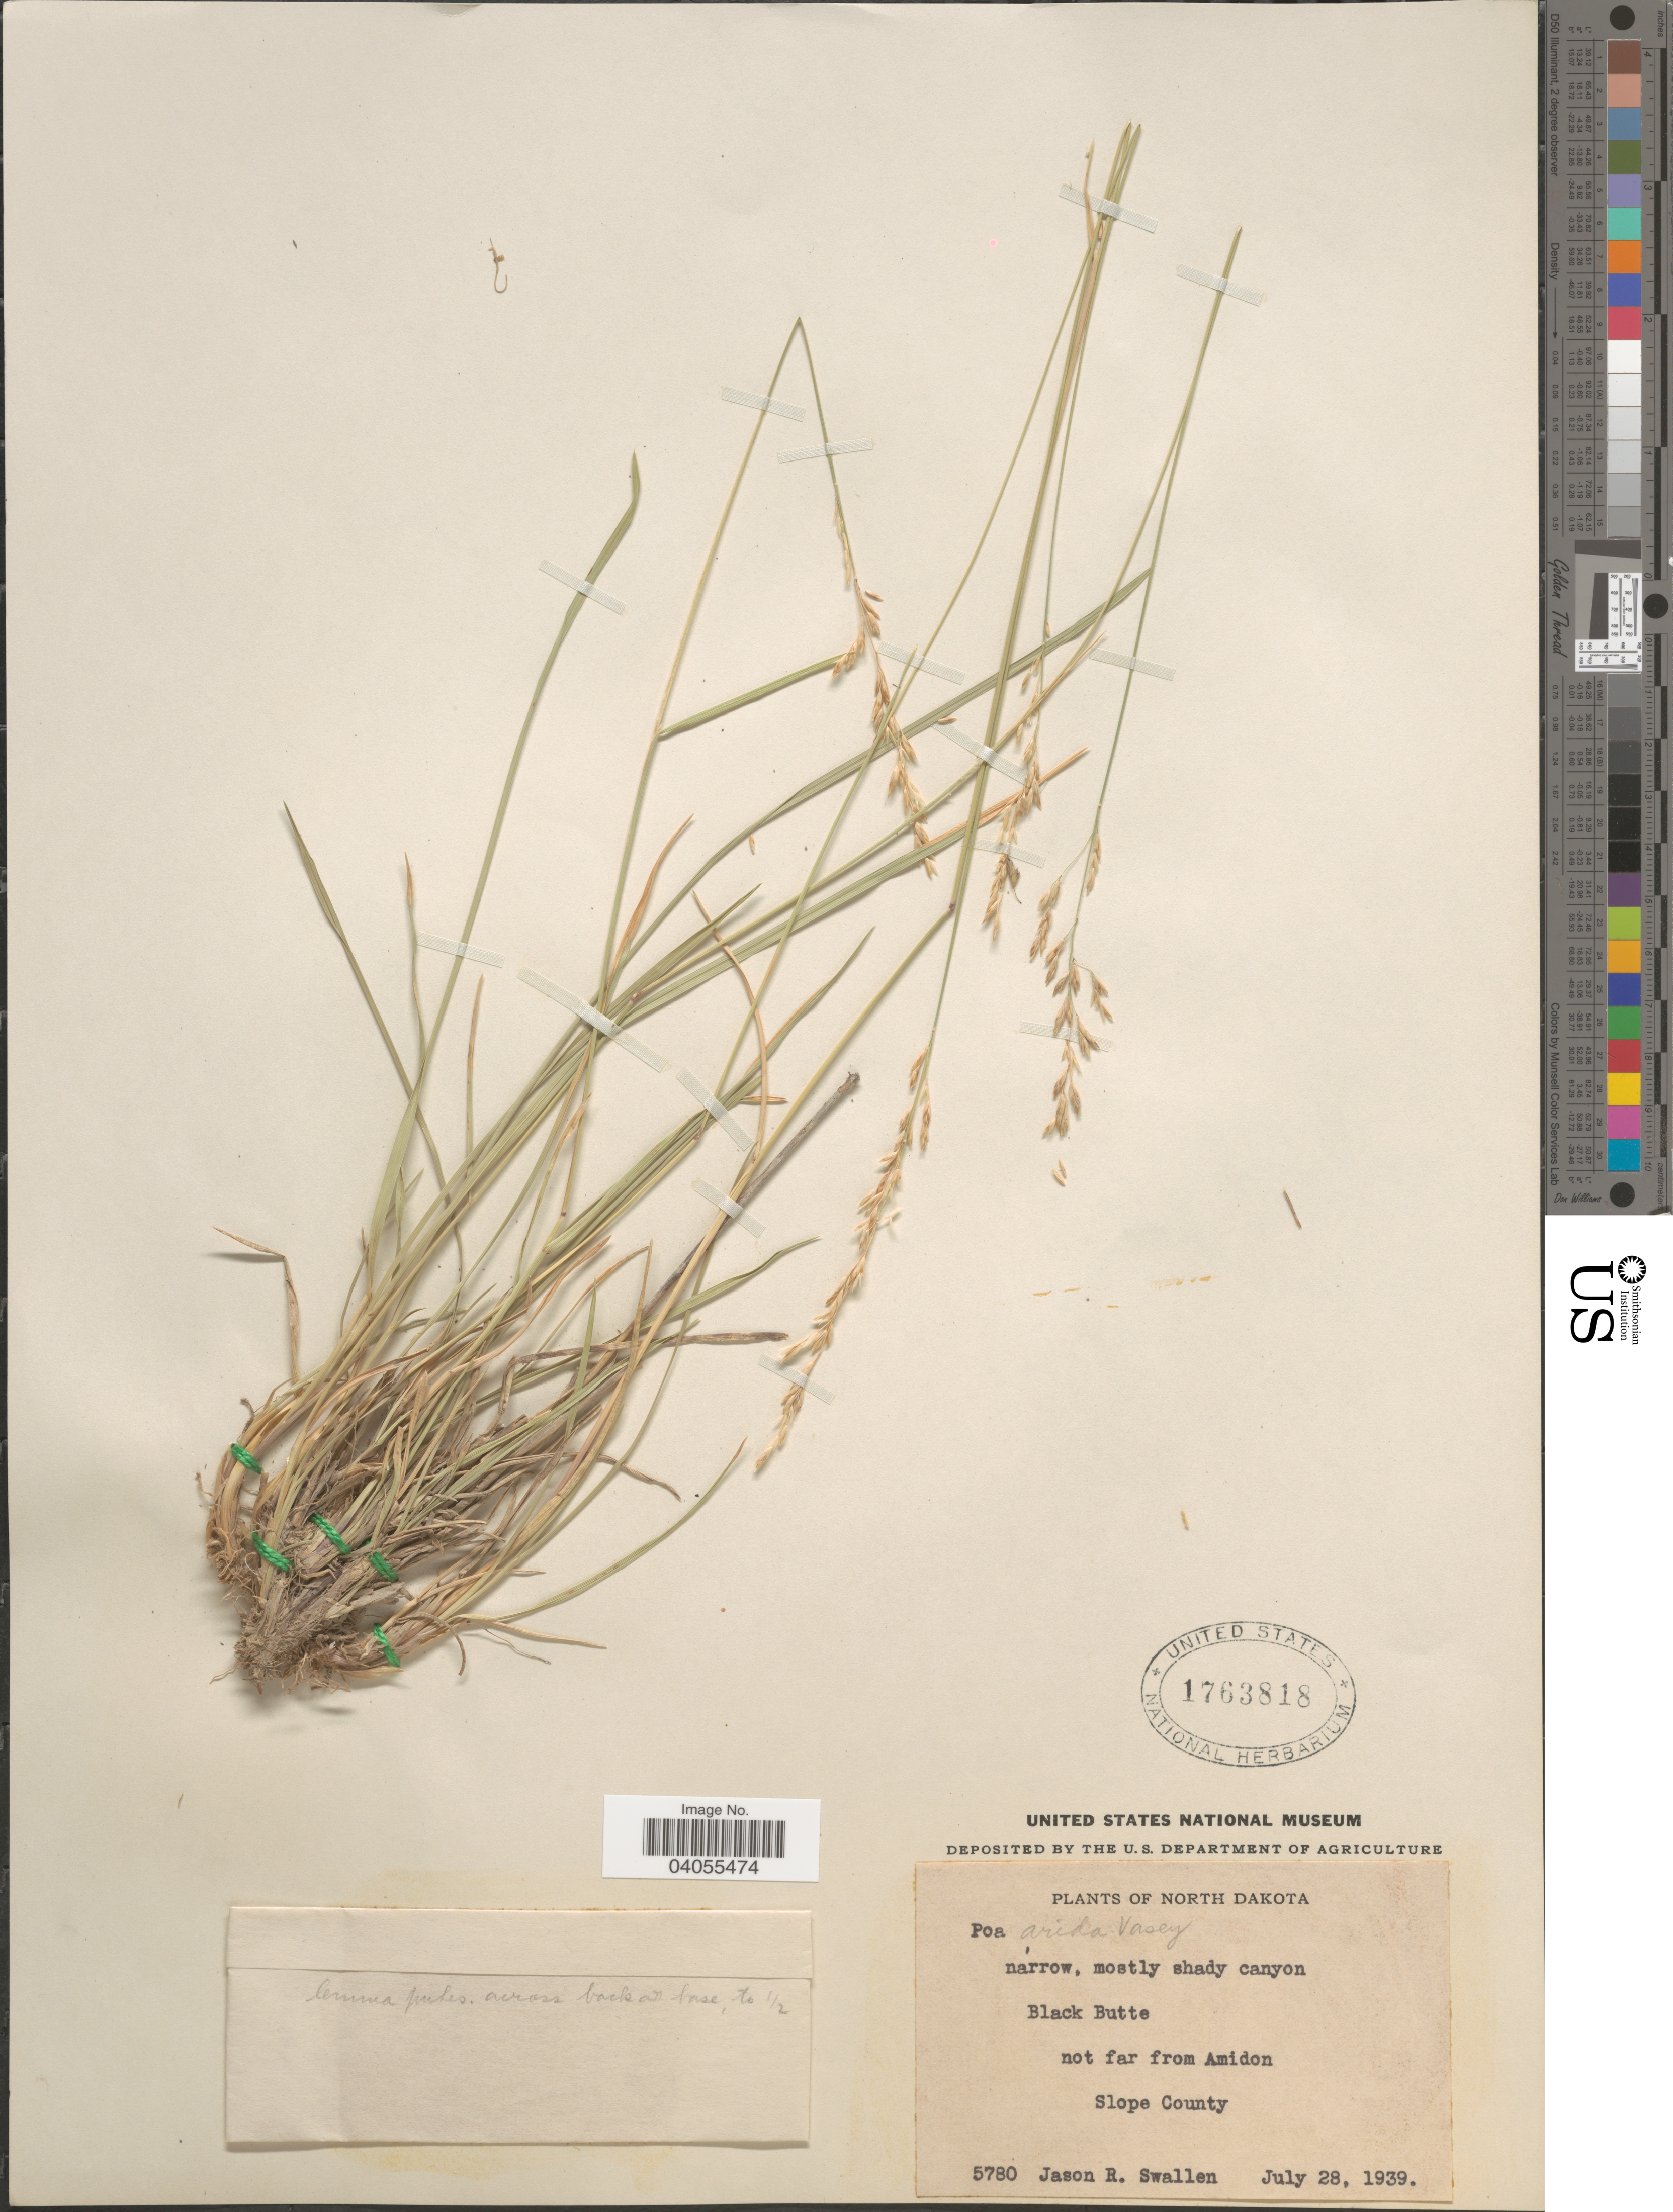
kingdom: Plantae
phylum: Tracheophyta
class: Liliopsida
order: Poales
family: Poaceae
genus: Poa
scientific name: Poa arida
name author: Vasey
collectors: J. R. Swallen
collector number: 5780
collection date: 1939-07-28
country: United States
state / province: North Dakota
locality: Black Butte not far from Amidon, Slope County.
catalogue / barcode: US 1763818